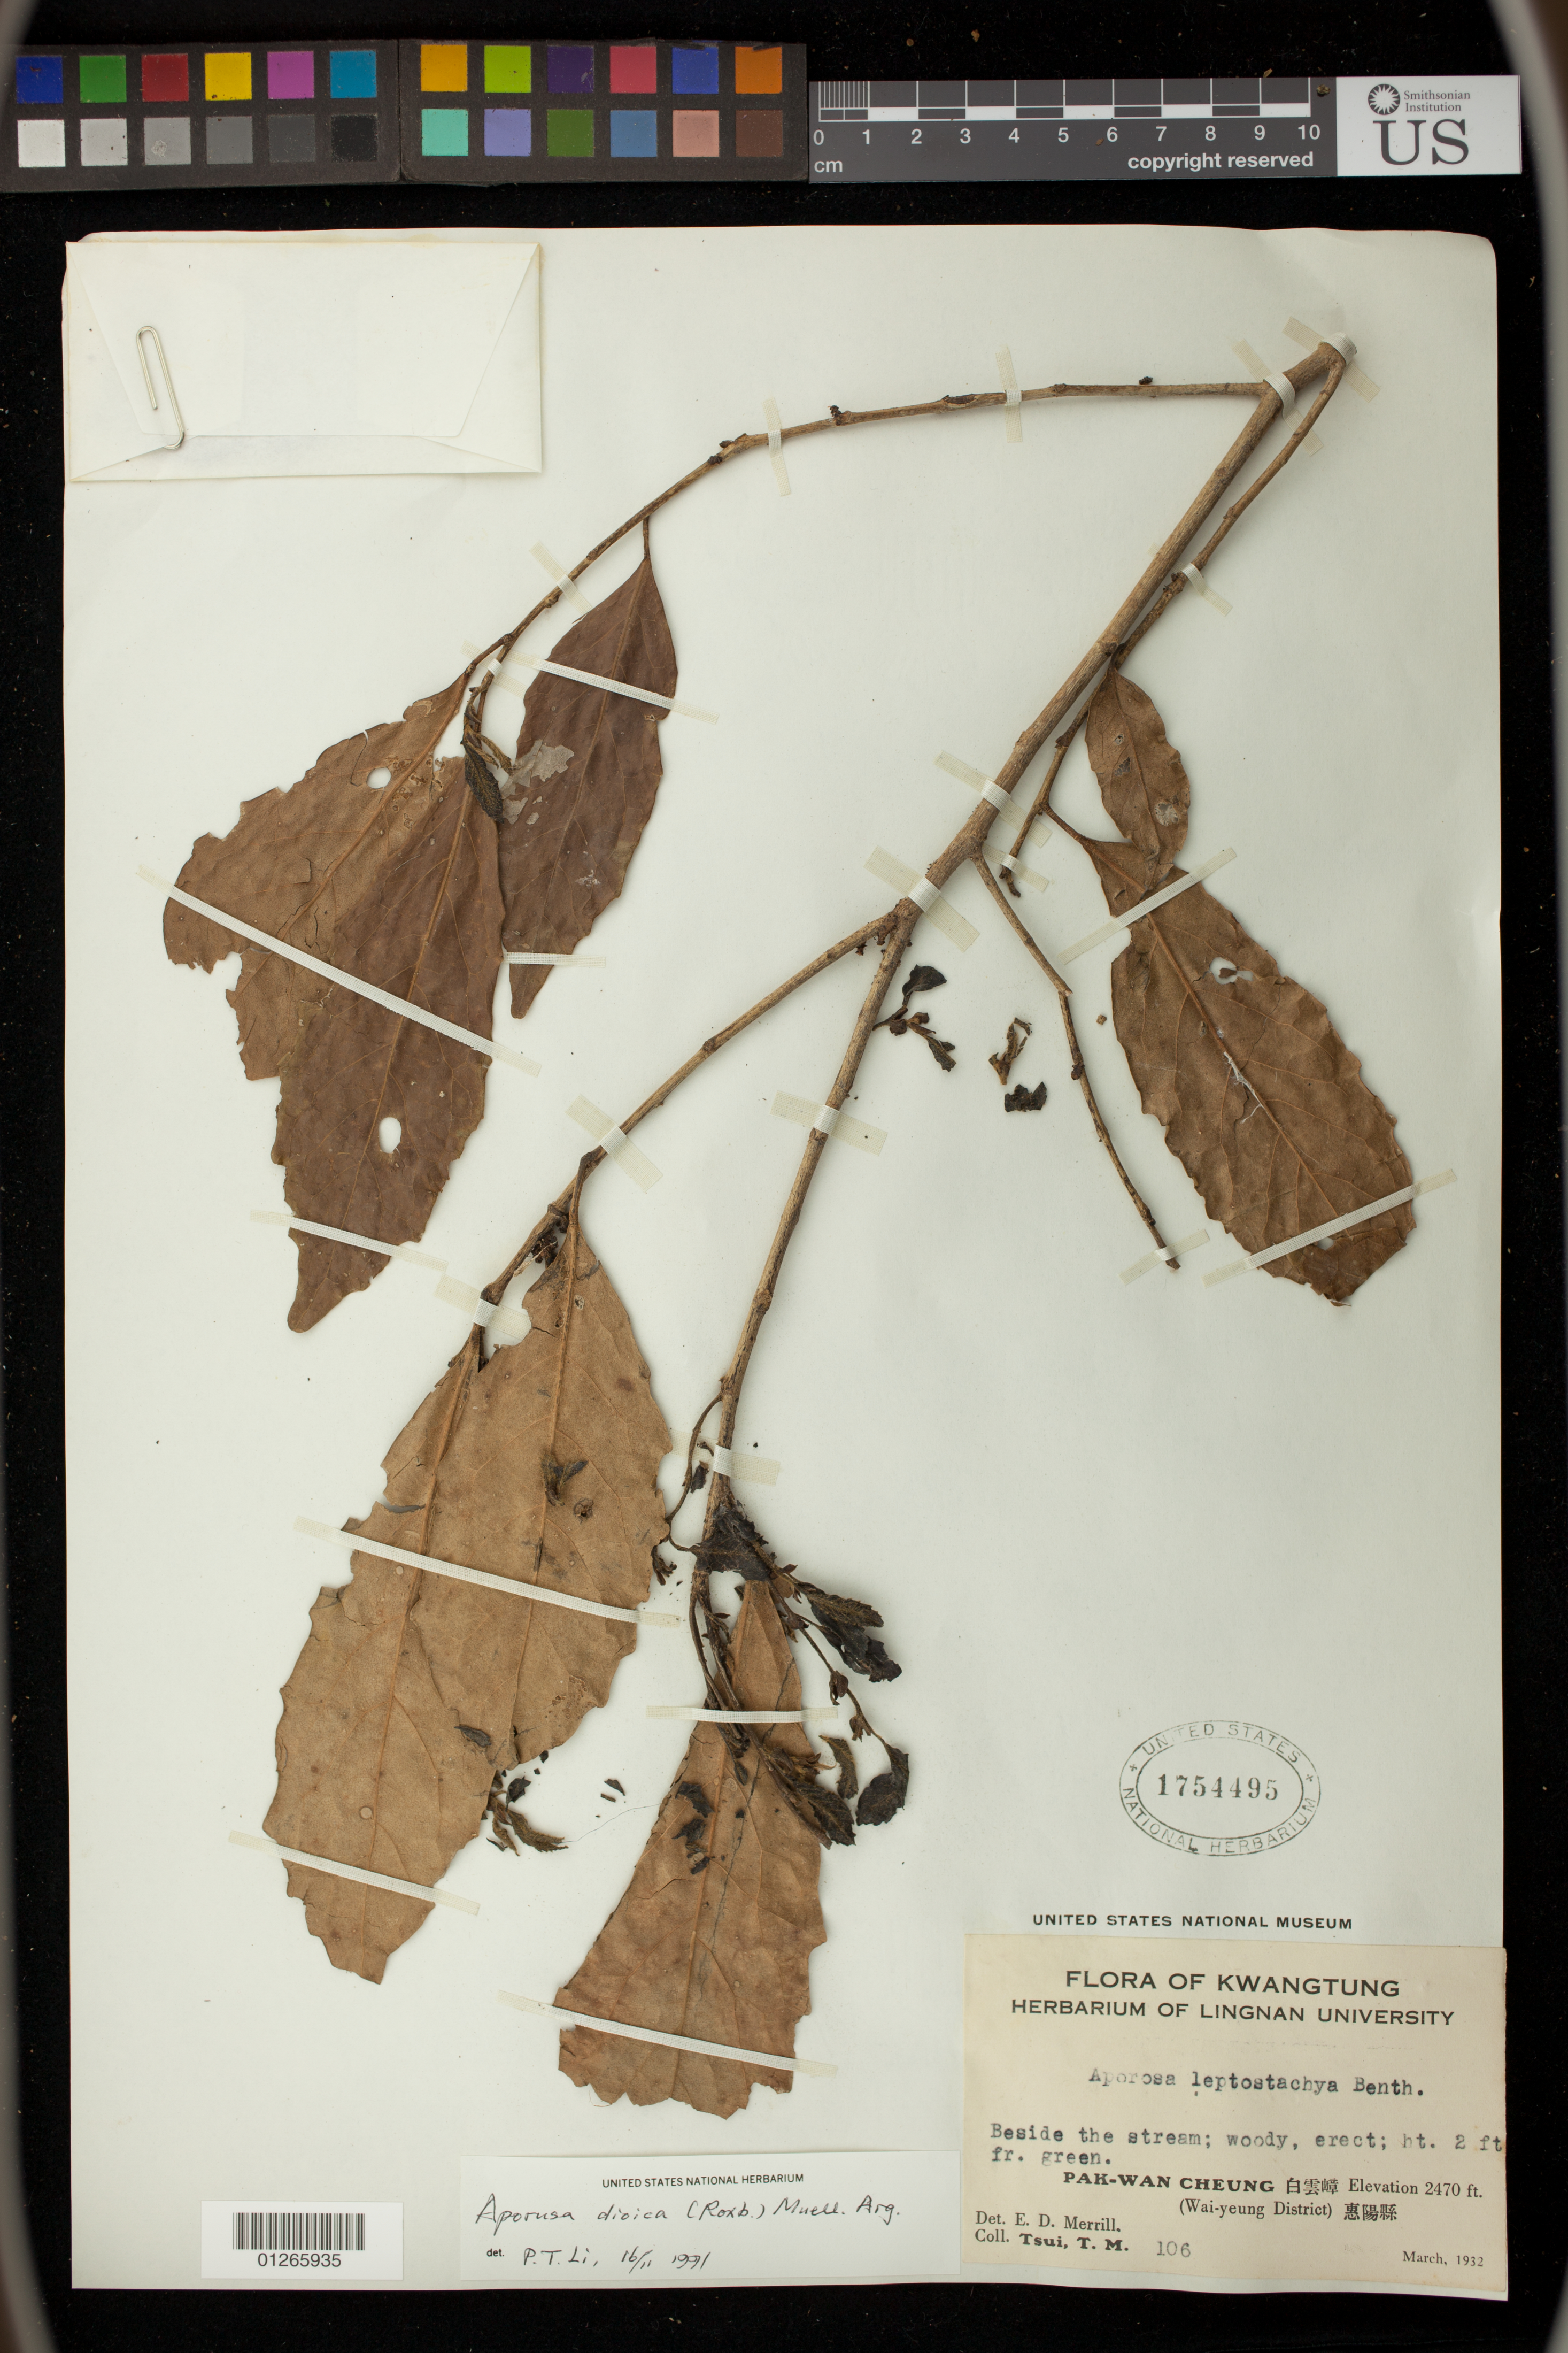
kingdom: Plantae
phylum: Tracheophyta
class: Magnoliopsida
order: Malpighiales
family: Phyllanthaceae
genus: Aporosa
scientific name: Aporosa octandra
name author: (Buch.-Ham. & D. Don) Vickery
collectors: T. Tsui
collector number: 106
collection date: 1932-03-01/1932-03-31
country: China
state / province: Guangdong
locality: Pak-Wan Cheung (Wai-yeung District)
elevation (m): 753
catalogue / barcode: US 1754495